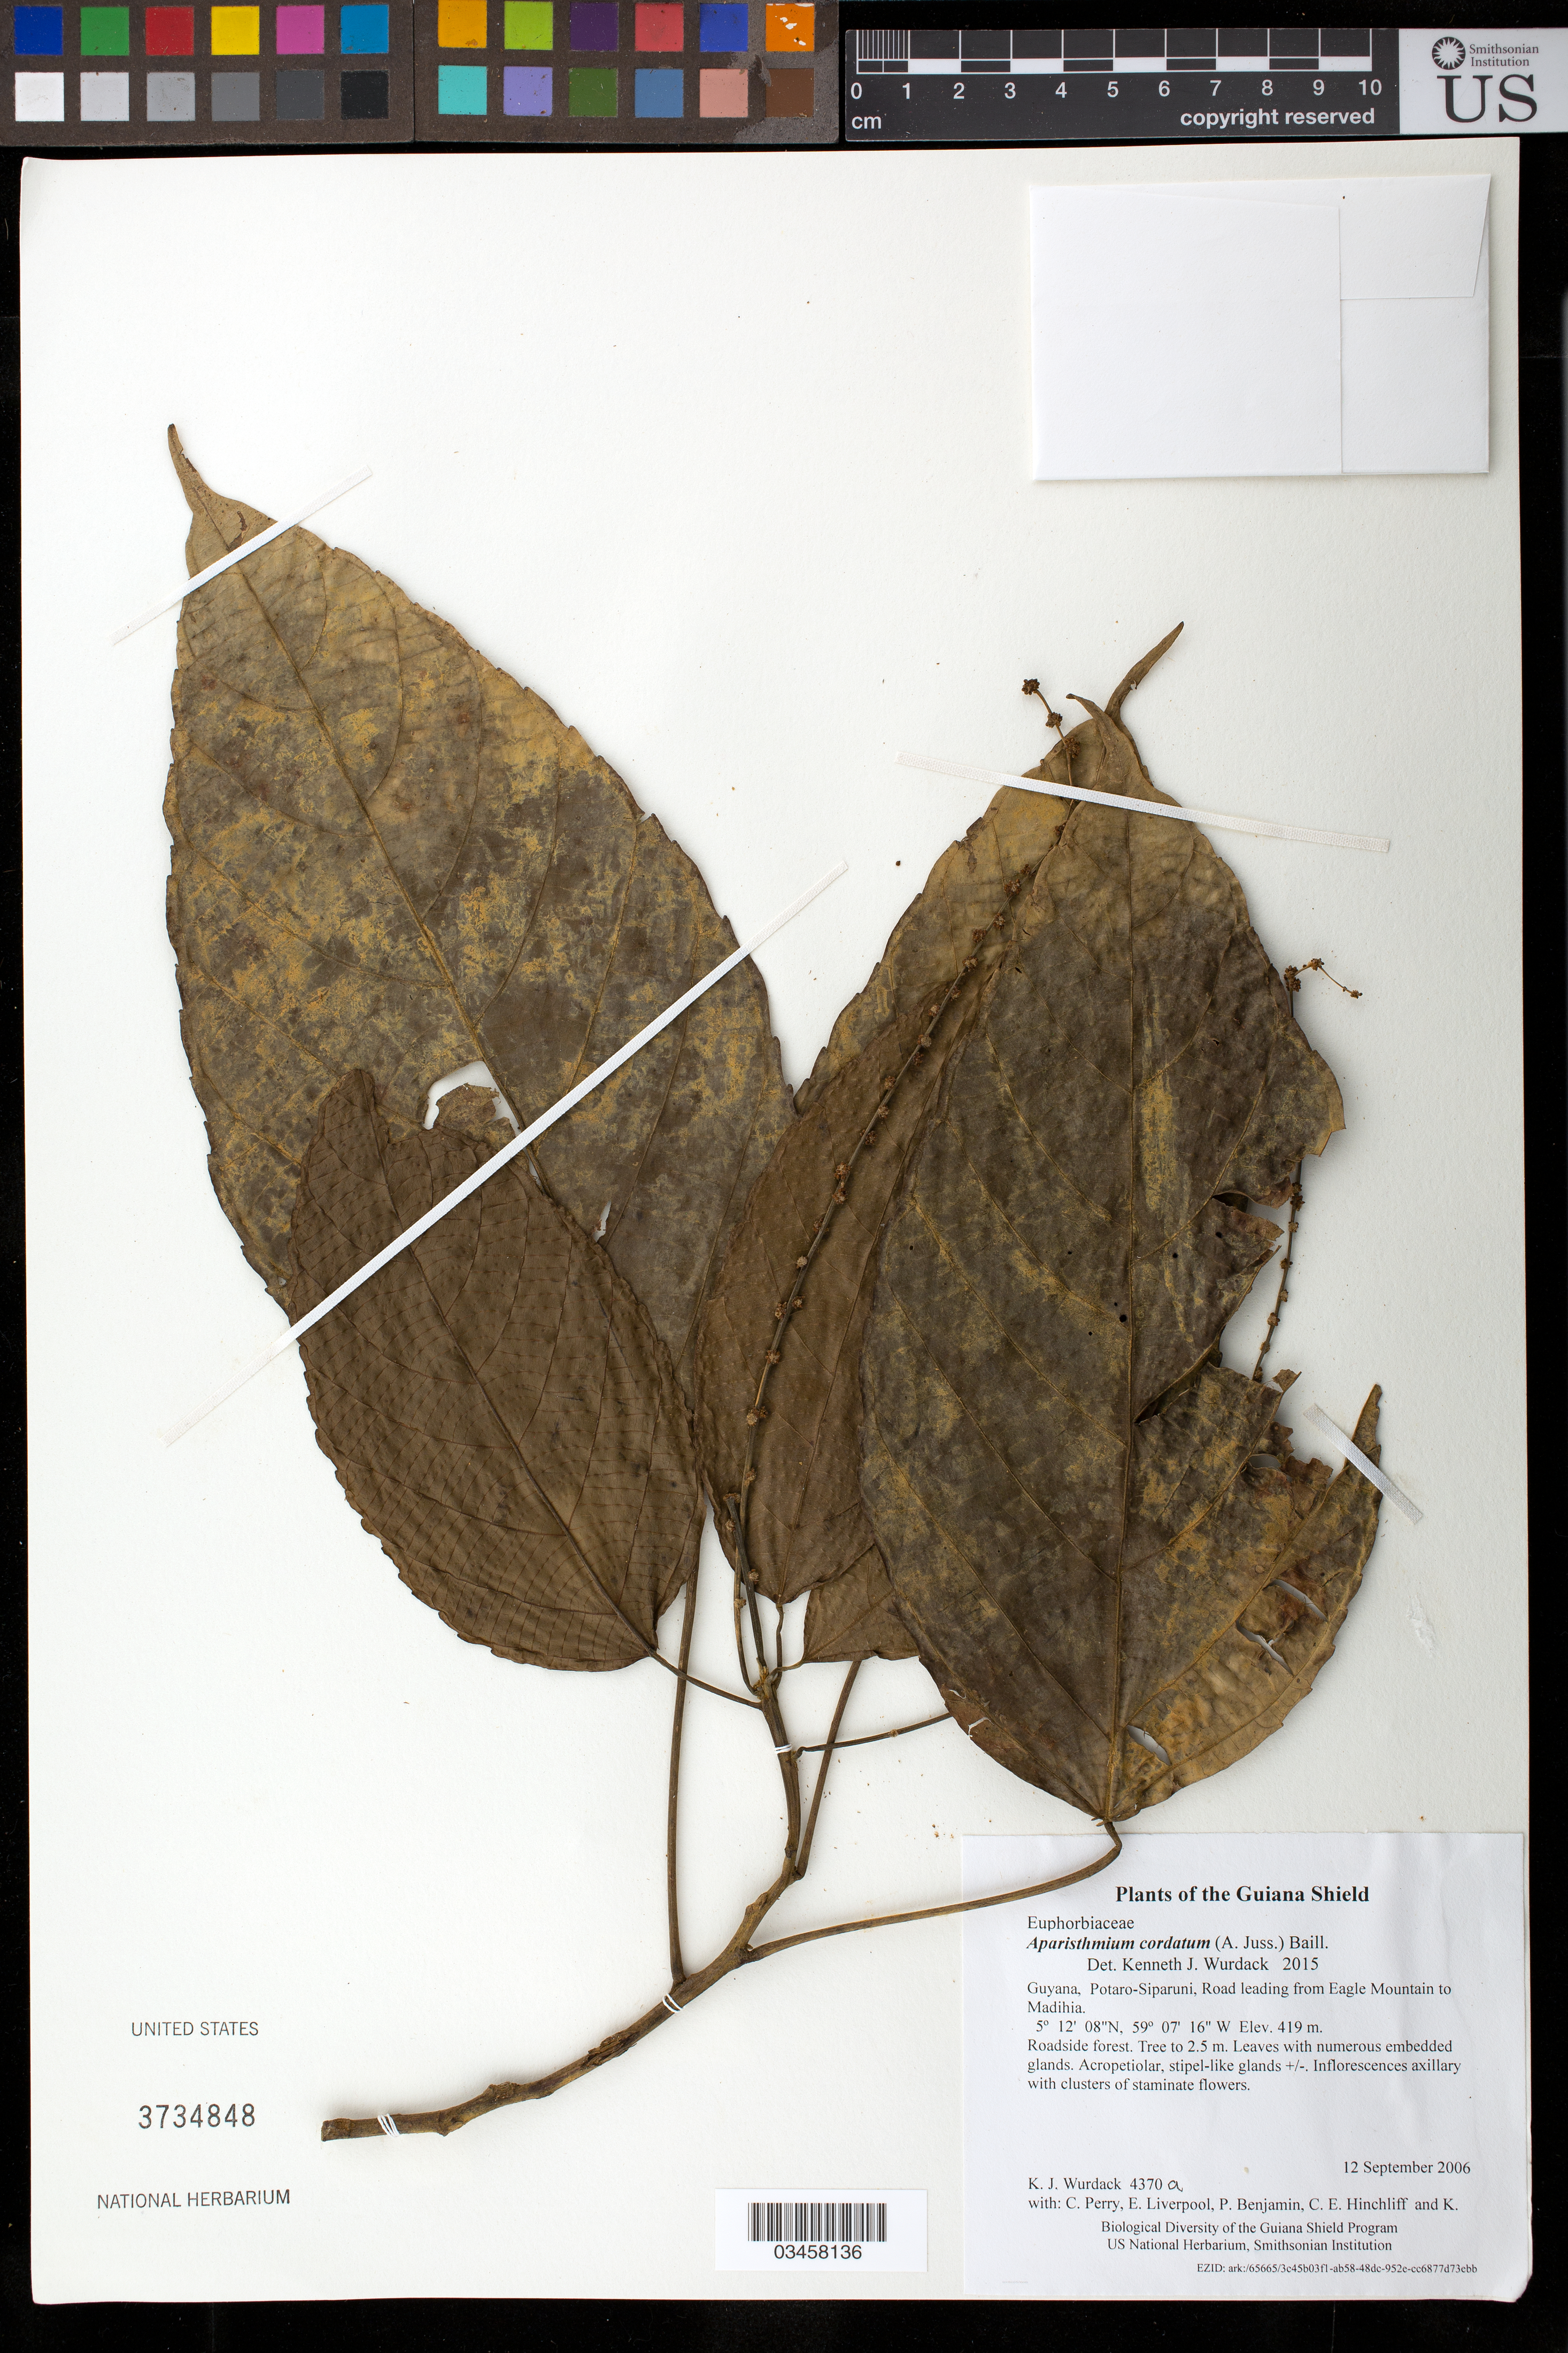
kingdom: Plantae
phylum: Tracheophyta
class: Magnoliopsida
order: Malpighiales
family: Euphorbiaceae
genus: Aparisthmium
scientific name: Aparisthmium cordatum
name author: (A. Juss.) Baill.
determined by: Wurdack, Kenneth J., (US), Smithsonian Institution - National Museum of Natural History (UNITED STATES)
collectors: K. Wurdack, C. Perry, E. Liverpool, P. Benjamin, C. E. Hinchliff & K. M. Redden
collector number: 4370 a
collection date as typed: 12 September 2006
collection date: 2006-09-12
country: Guyana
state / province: Potaro-Siparuni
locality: Road leading from Eagle Mountain to Madihia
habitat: Roadside forest.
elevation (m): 419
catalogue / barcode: US 3734848